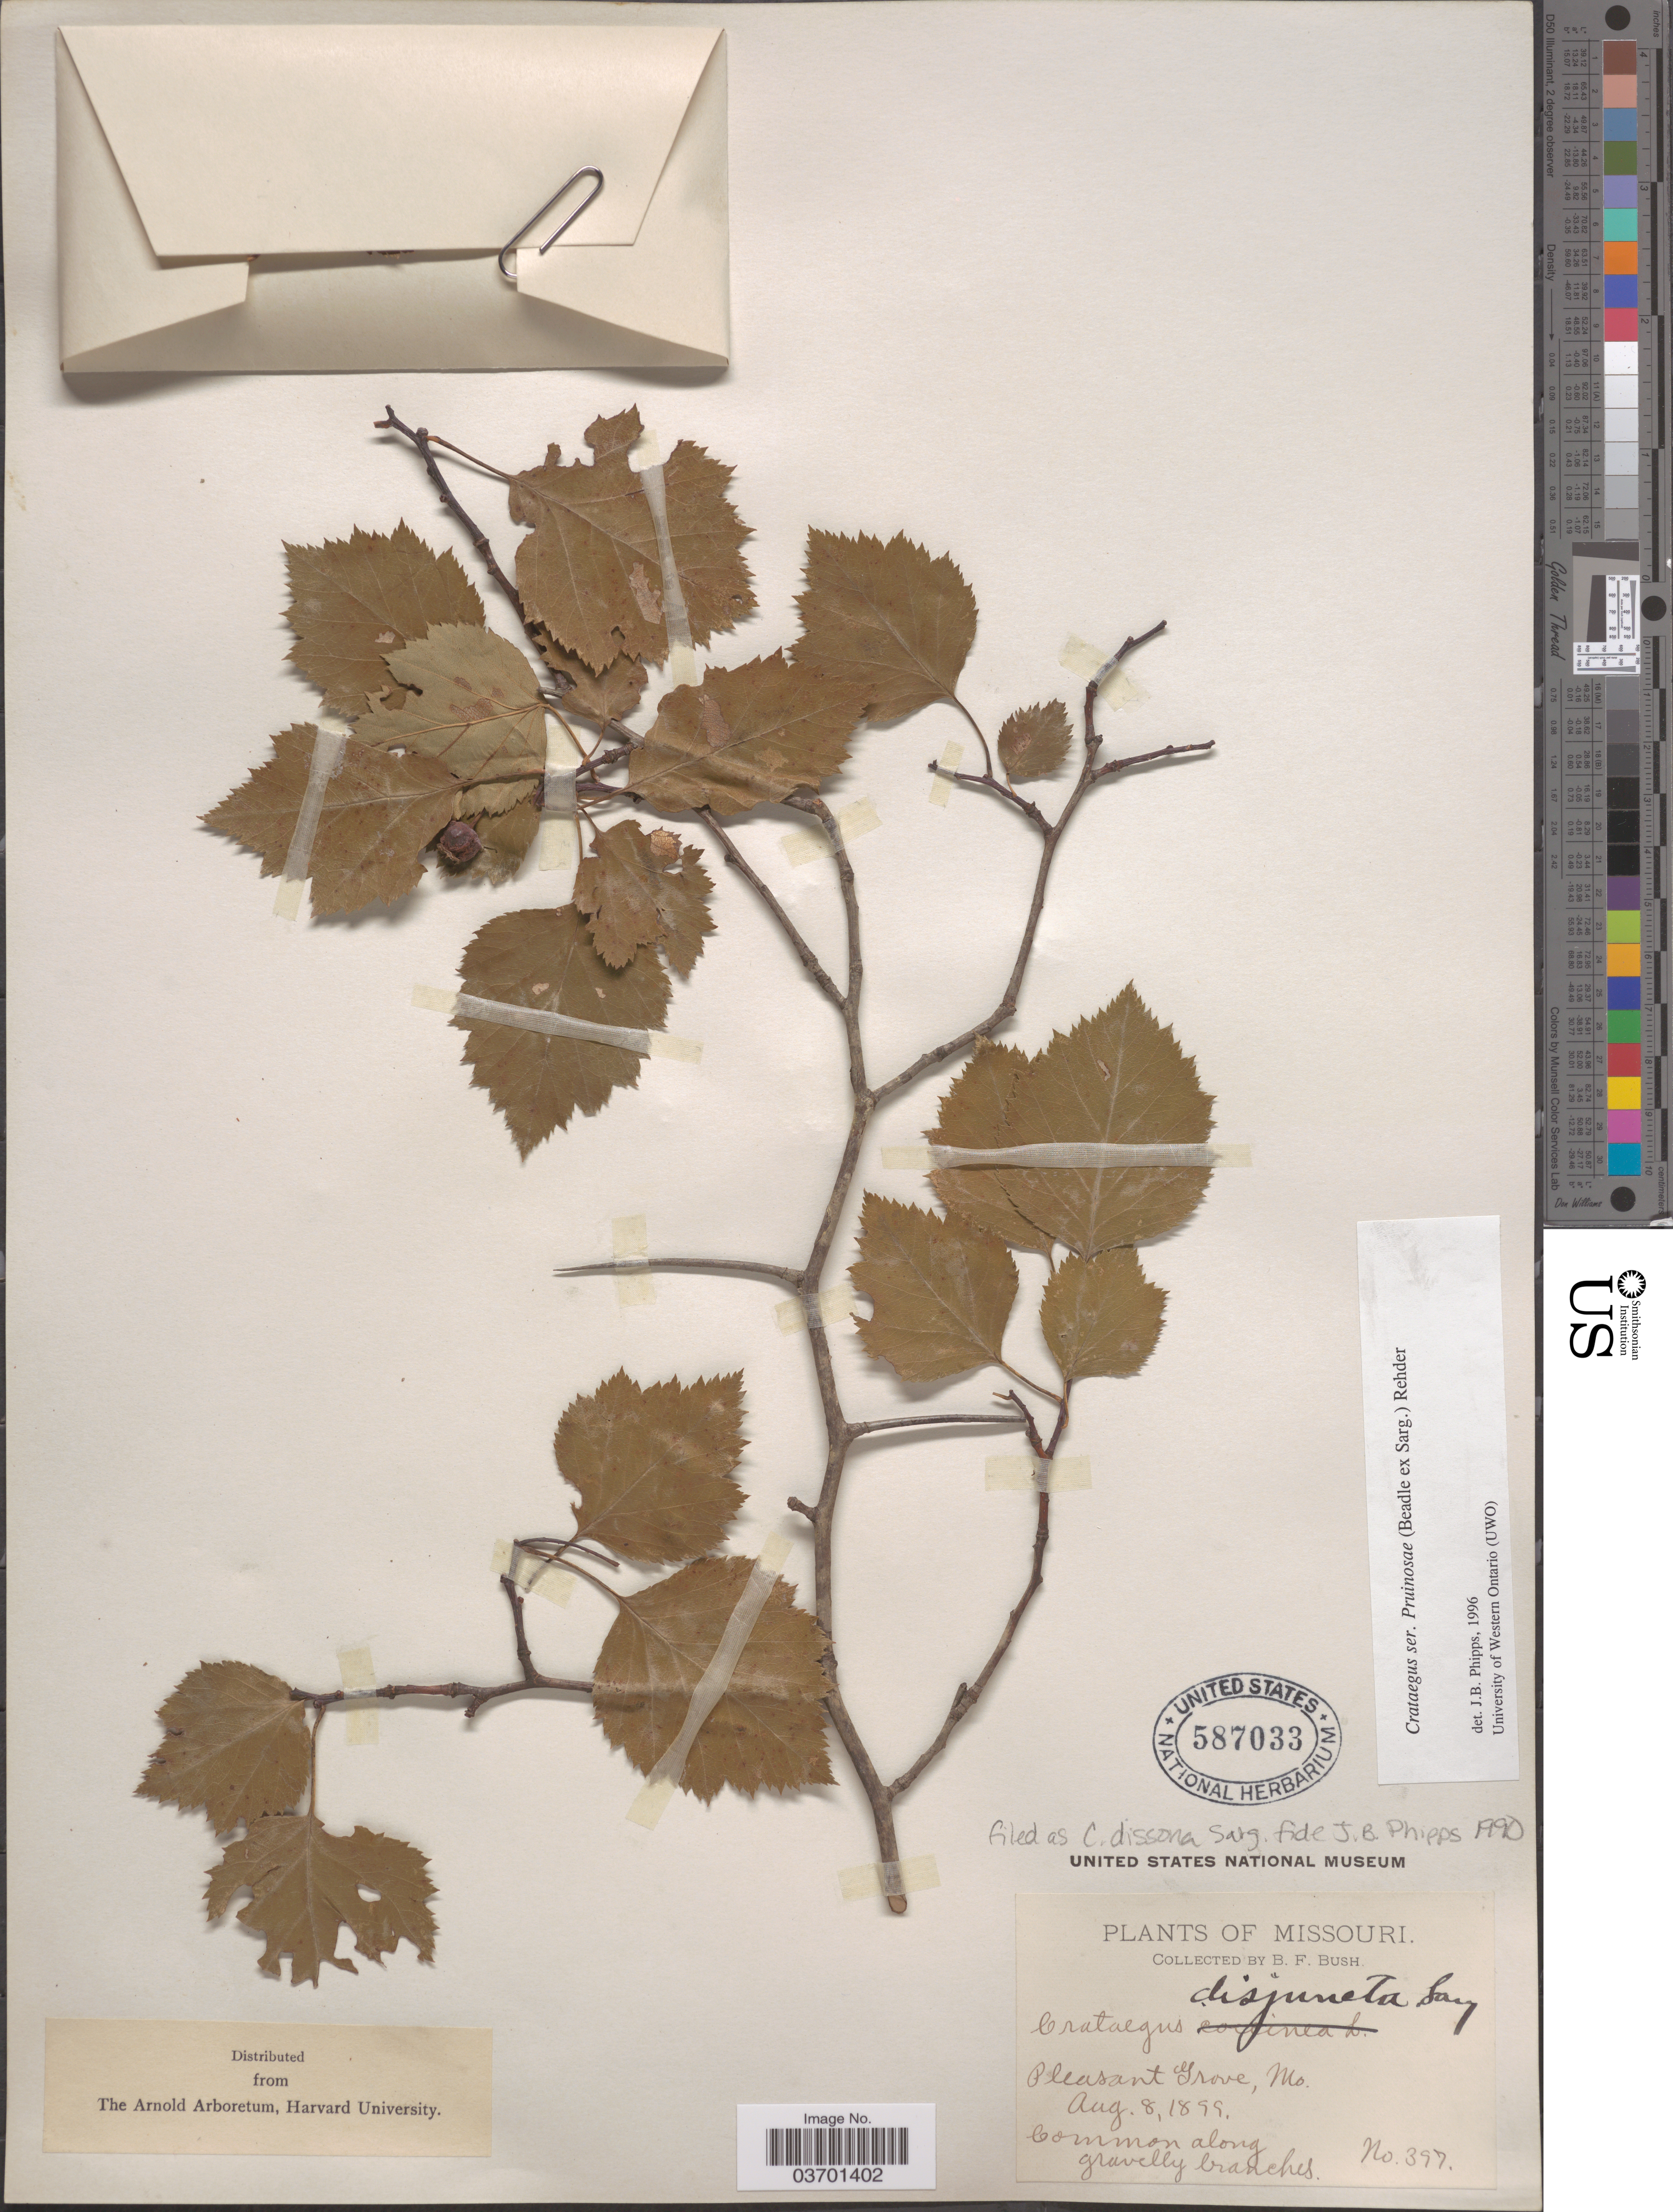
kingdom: Plantae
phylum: Tracheophyta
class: Magnoliopsida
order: Rosales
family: Rosaceae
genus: Crataegus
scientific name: Crataegus pruinosa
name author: (H.L. Wendl.) K. Koch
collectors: B. F. Bush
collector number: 397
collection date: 1899-08-08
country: United States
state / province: Missouri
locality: Pleasant Grove.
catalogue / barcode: US 587033